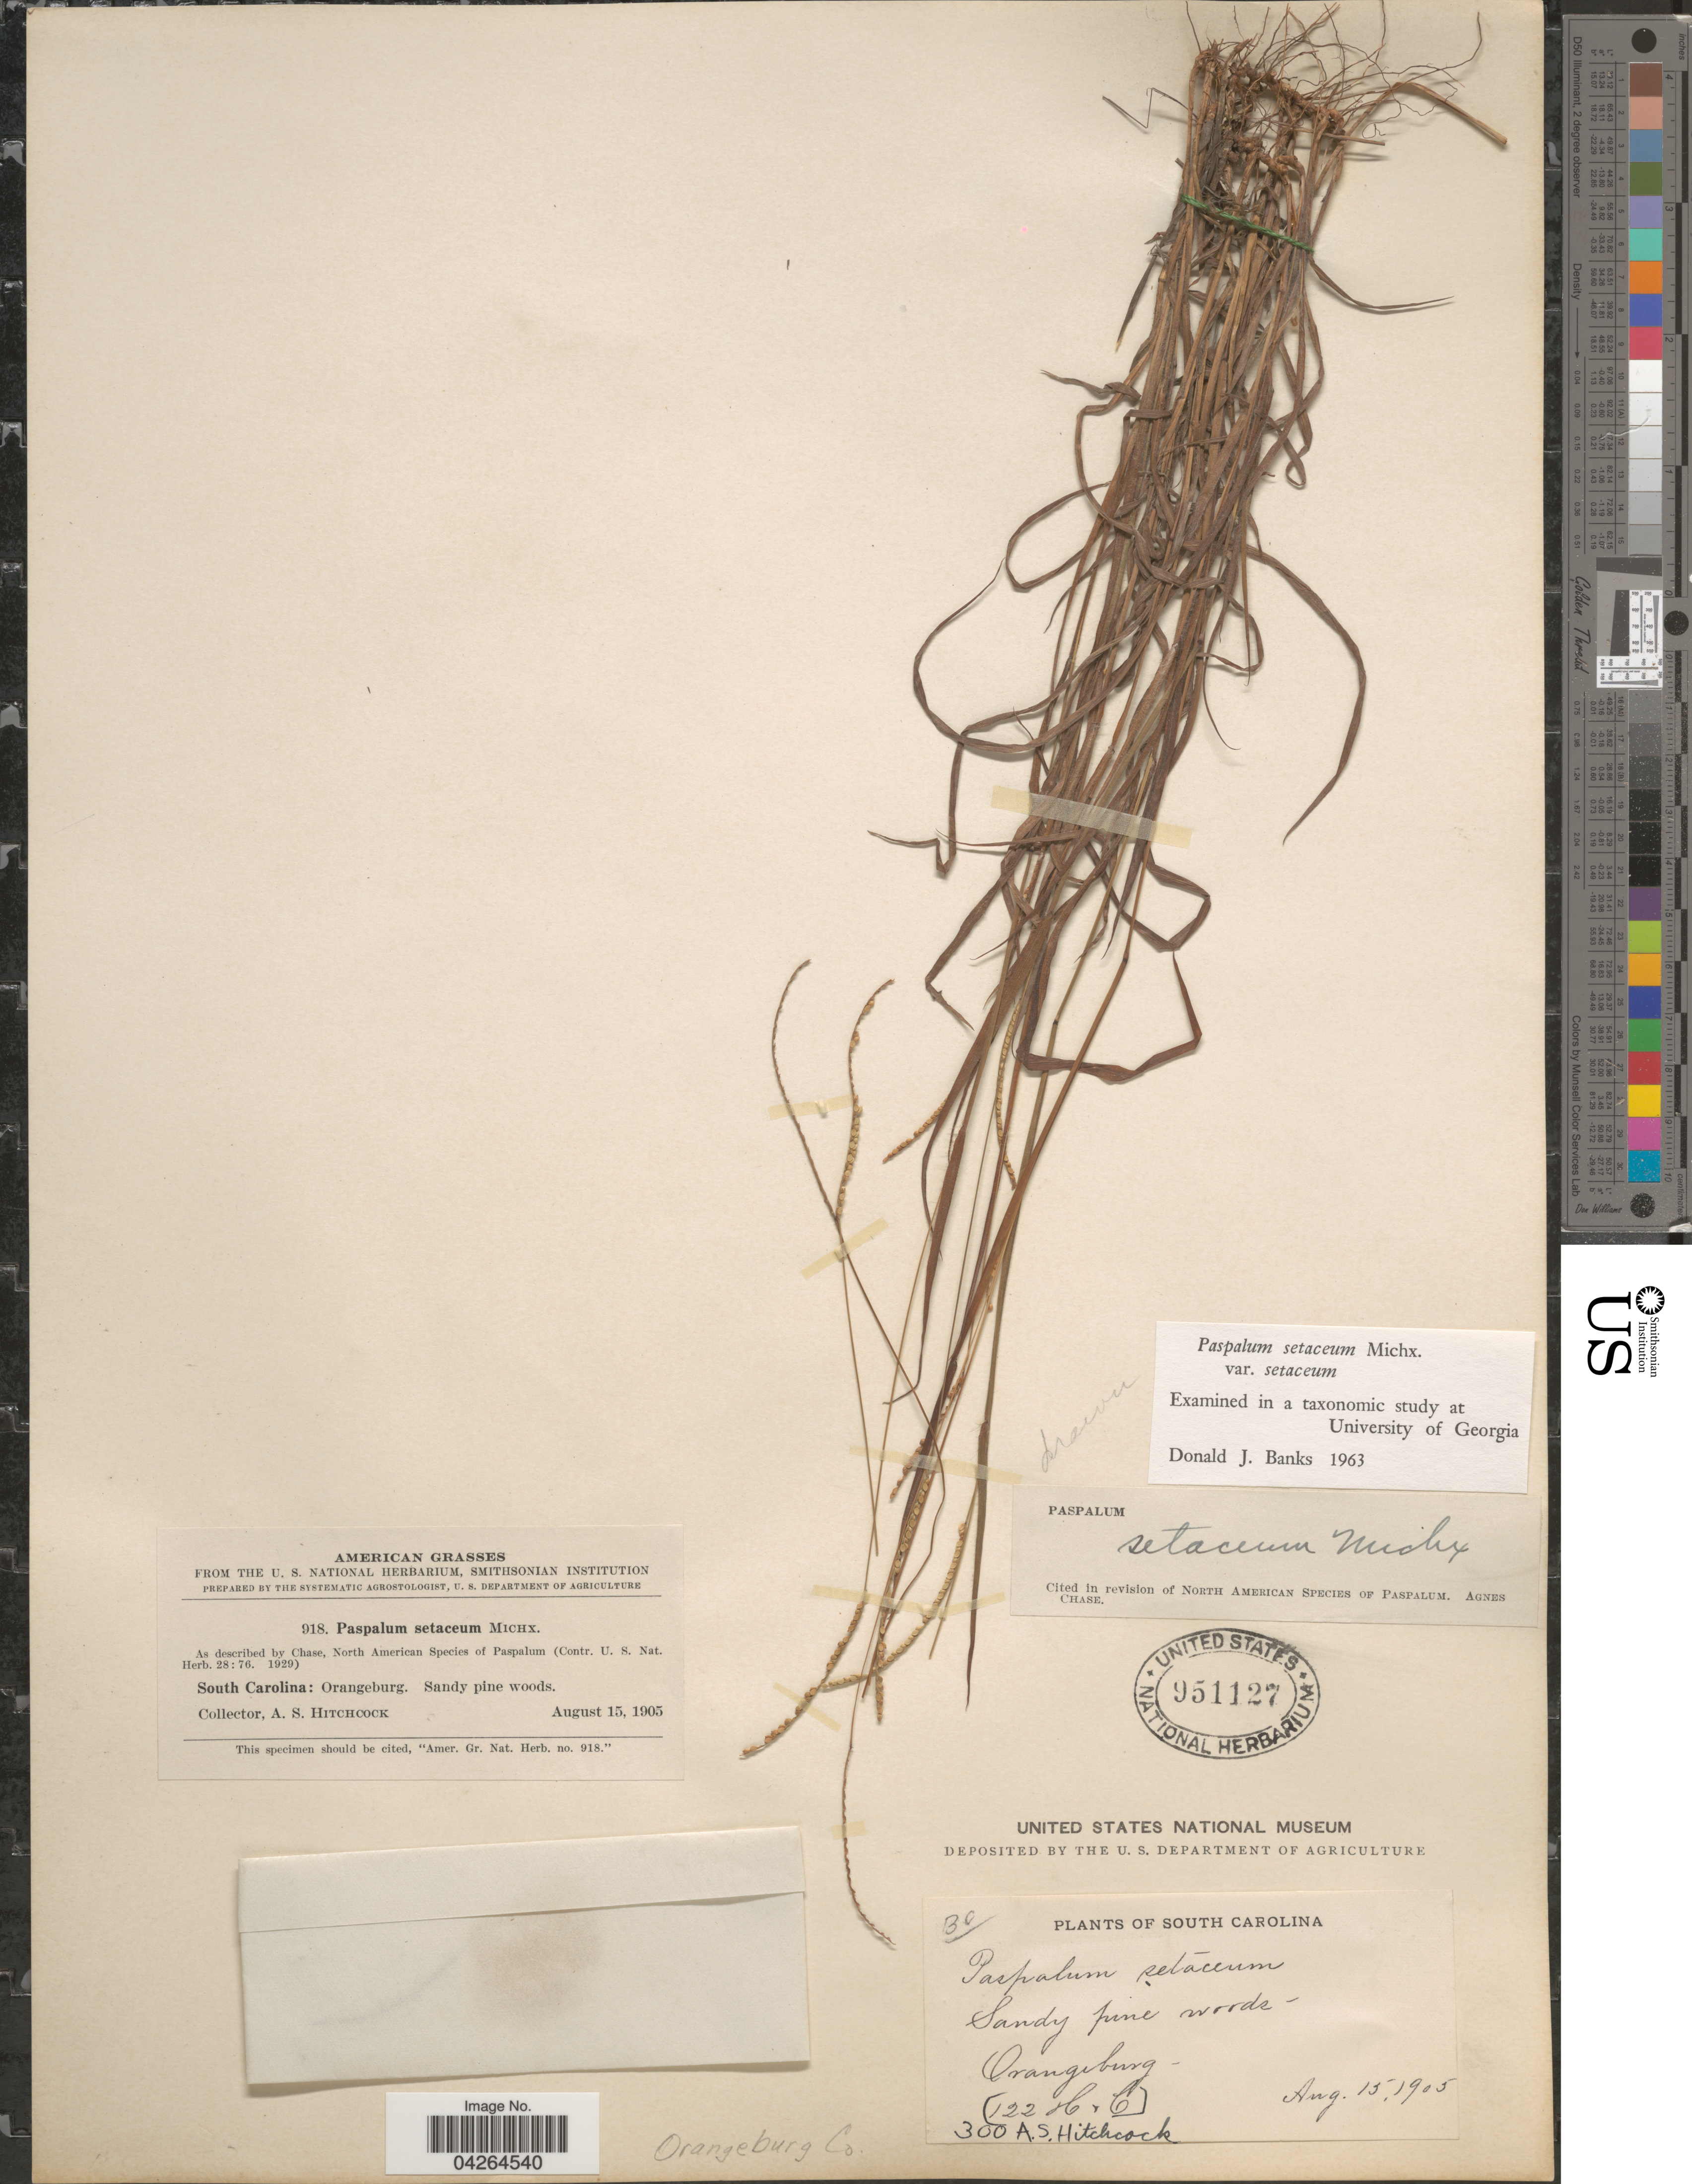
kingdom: Plantae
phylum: Tracheophyta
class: Liliopsida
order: Poales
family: Poaceae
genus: Paspalum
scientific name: Paspalum setaceum var. setaceum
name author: Michx.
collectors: A. S. Hitchcock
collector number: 300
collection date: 1905-08-15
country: United States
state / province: South Carolina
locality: Sandy pine woods. Orangeburg. Orangeburg Co.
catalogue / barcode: US 951127